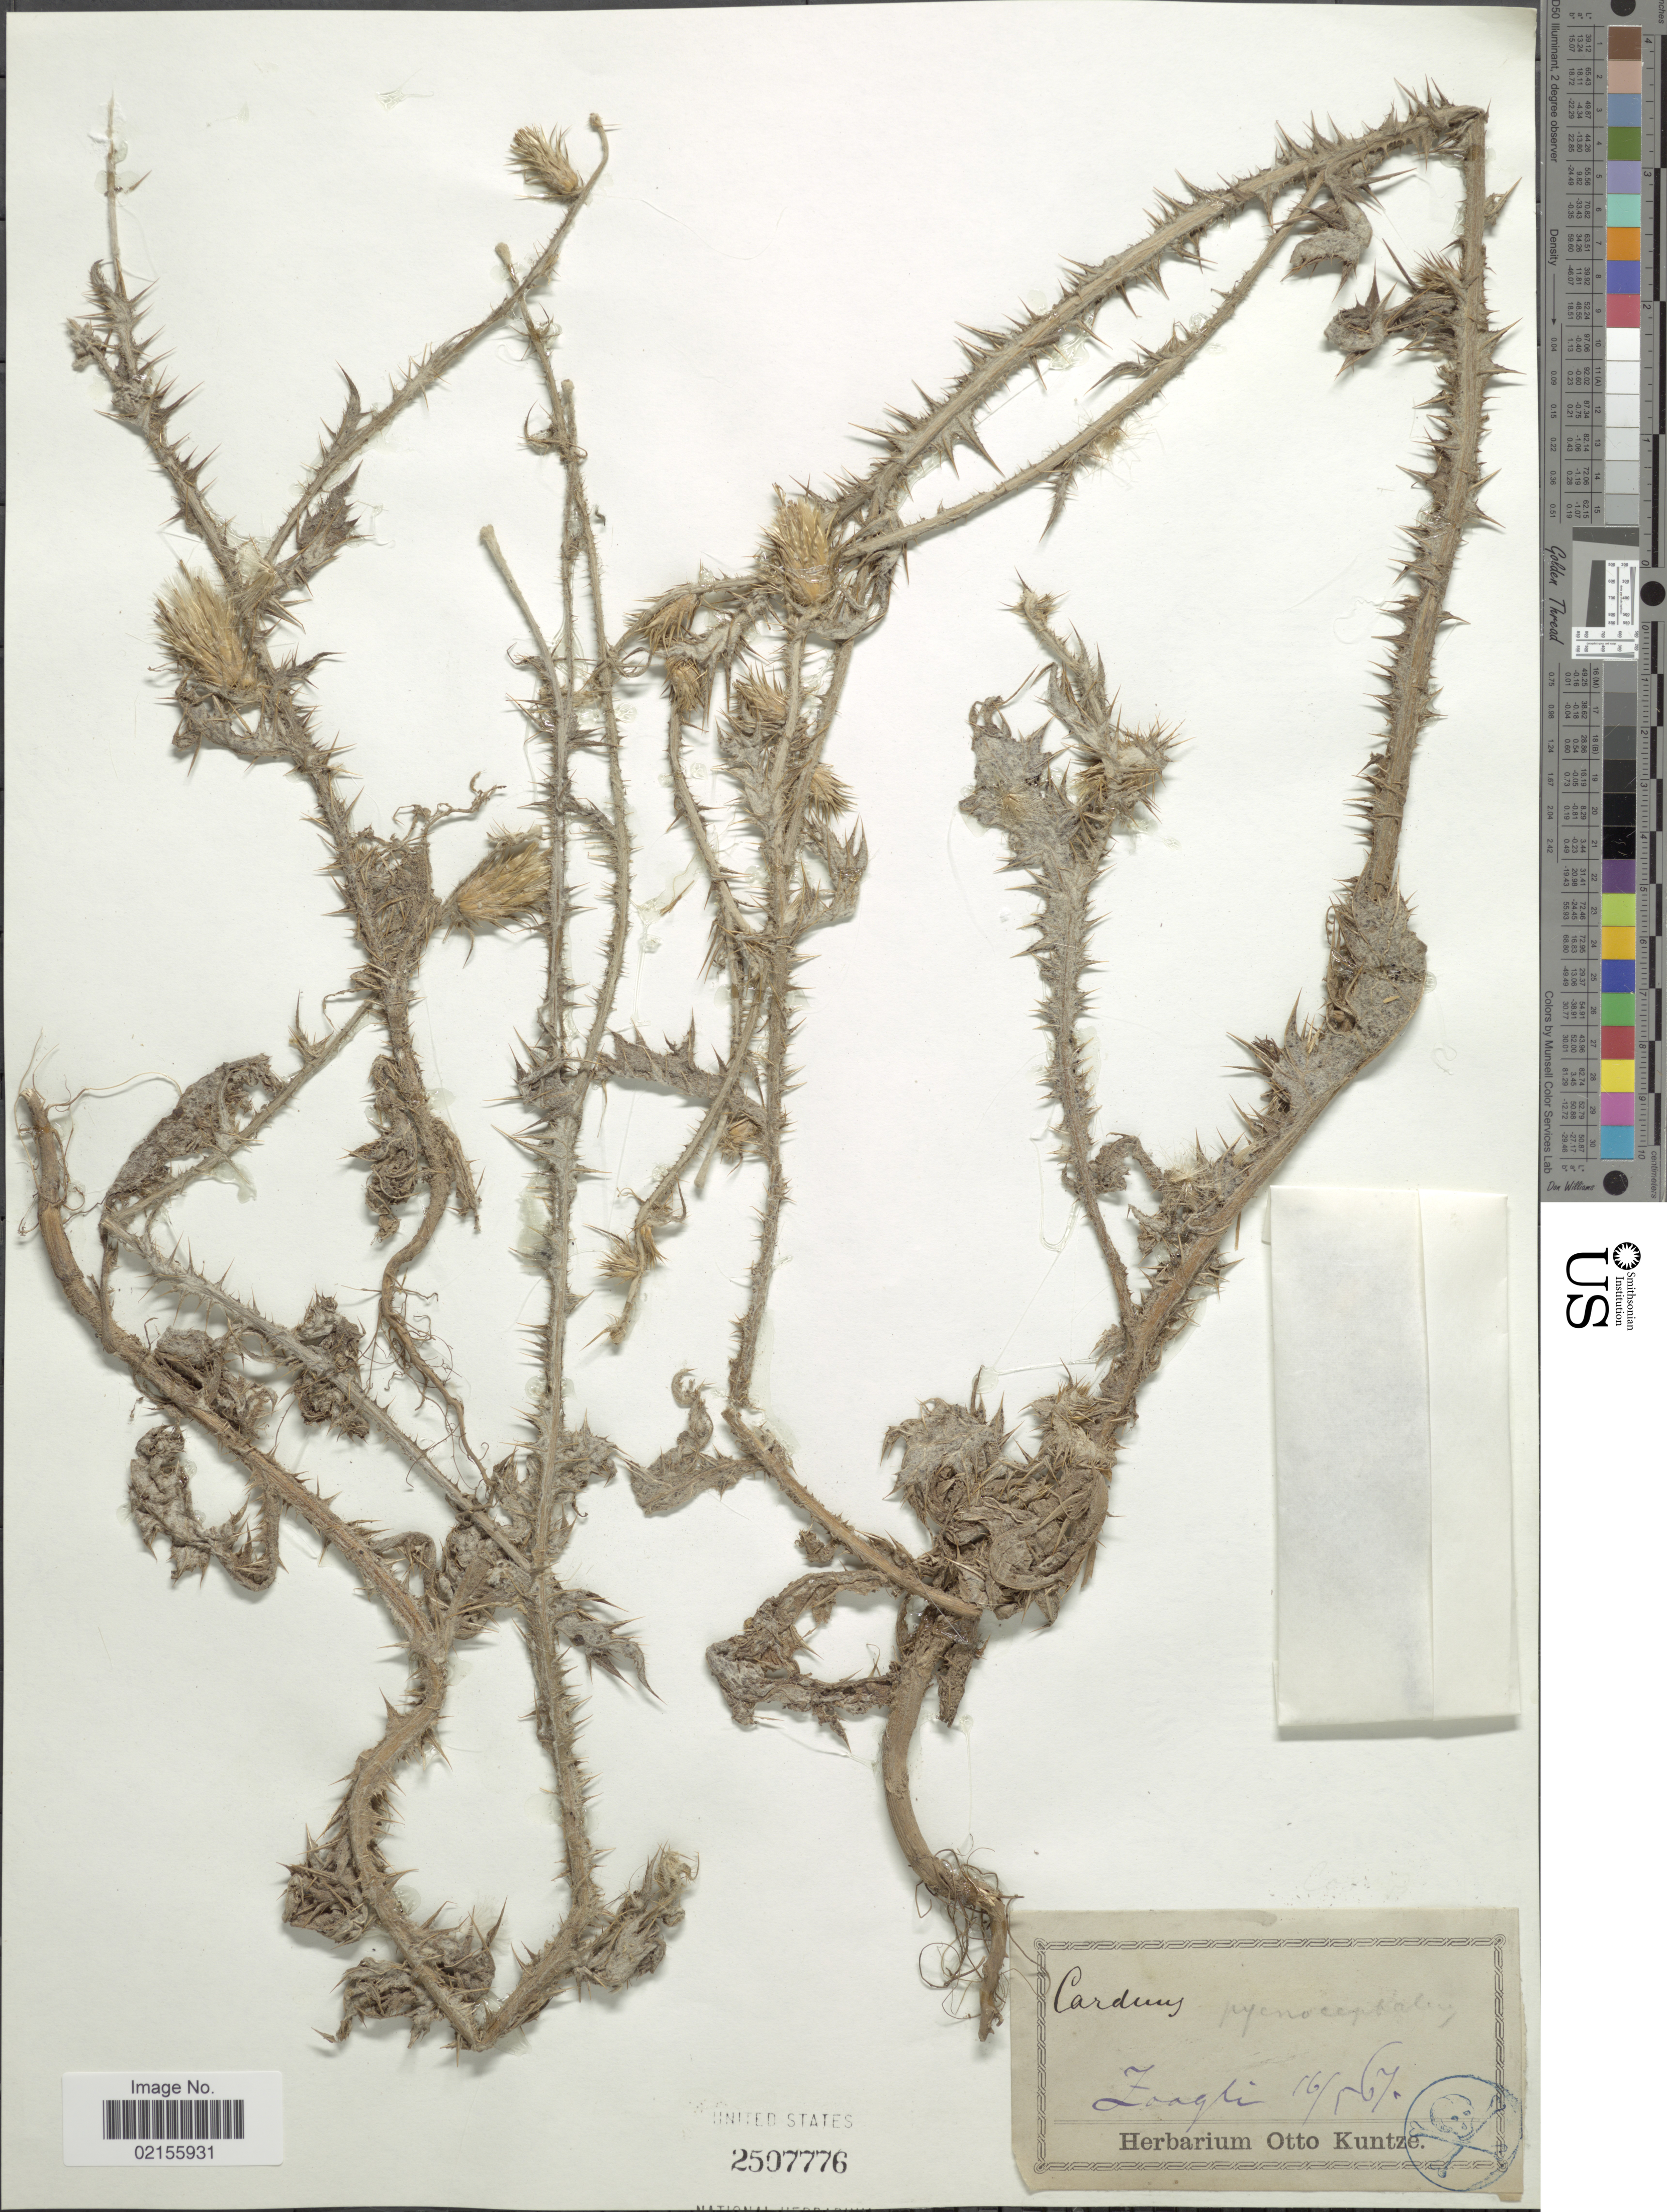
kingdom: Plantae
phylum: Tracheophyta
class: Magnoliopsida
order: Asterales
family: Asteraceae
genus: Carduus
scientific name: Carduus pycnocephalus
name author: L.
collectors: ex herb. Otto Kuntze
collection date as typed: Transcribed d/m/y: 16/5/67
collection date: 1867-05-16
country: Italy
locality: Zoaghi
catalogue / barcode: US 2507776